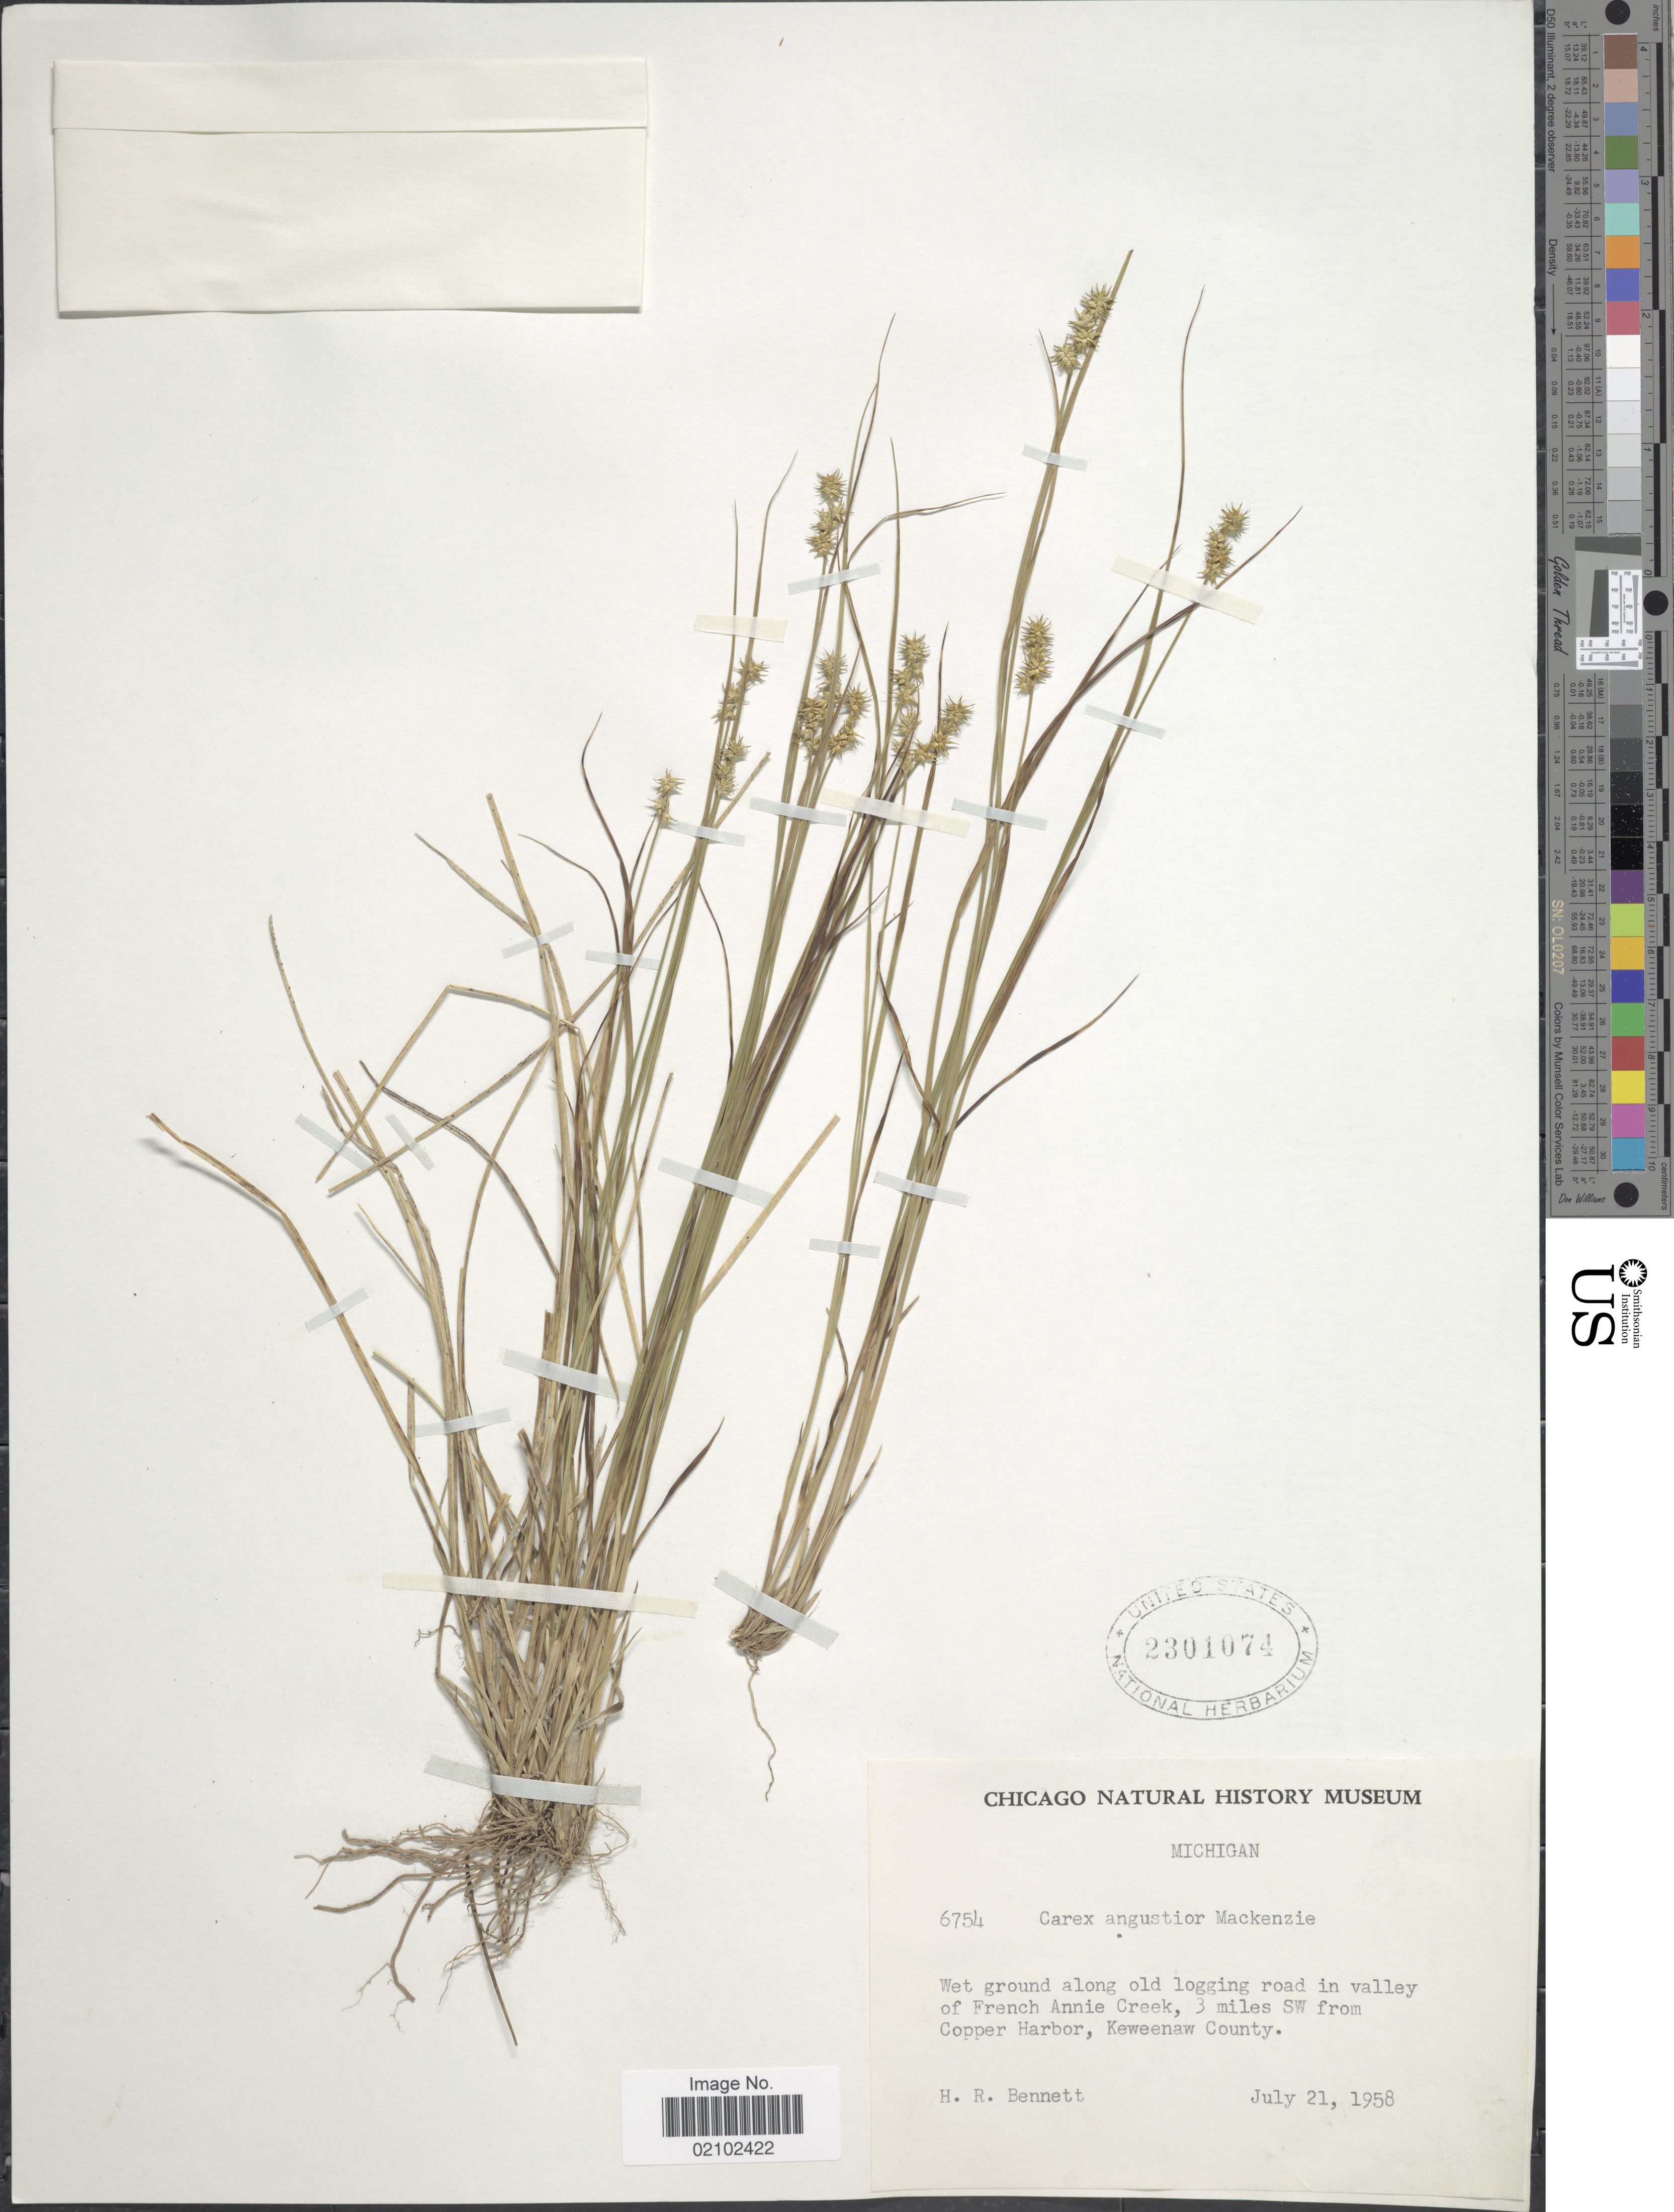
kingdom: Plantae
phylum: Tracheophyta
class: Liliopsida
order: Poales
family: Cyperaceae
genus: Carex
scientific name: Carex echinata subsp. echinata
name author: Murray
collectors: H. R. Bennett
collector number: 6754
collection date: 1958-07-21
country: United States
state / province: Michigan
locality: Wet ground along old logging road in valley of French Annie Creek, 3 miles W from Copper Harbor, Keweenaw County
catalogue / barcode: US 2301074